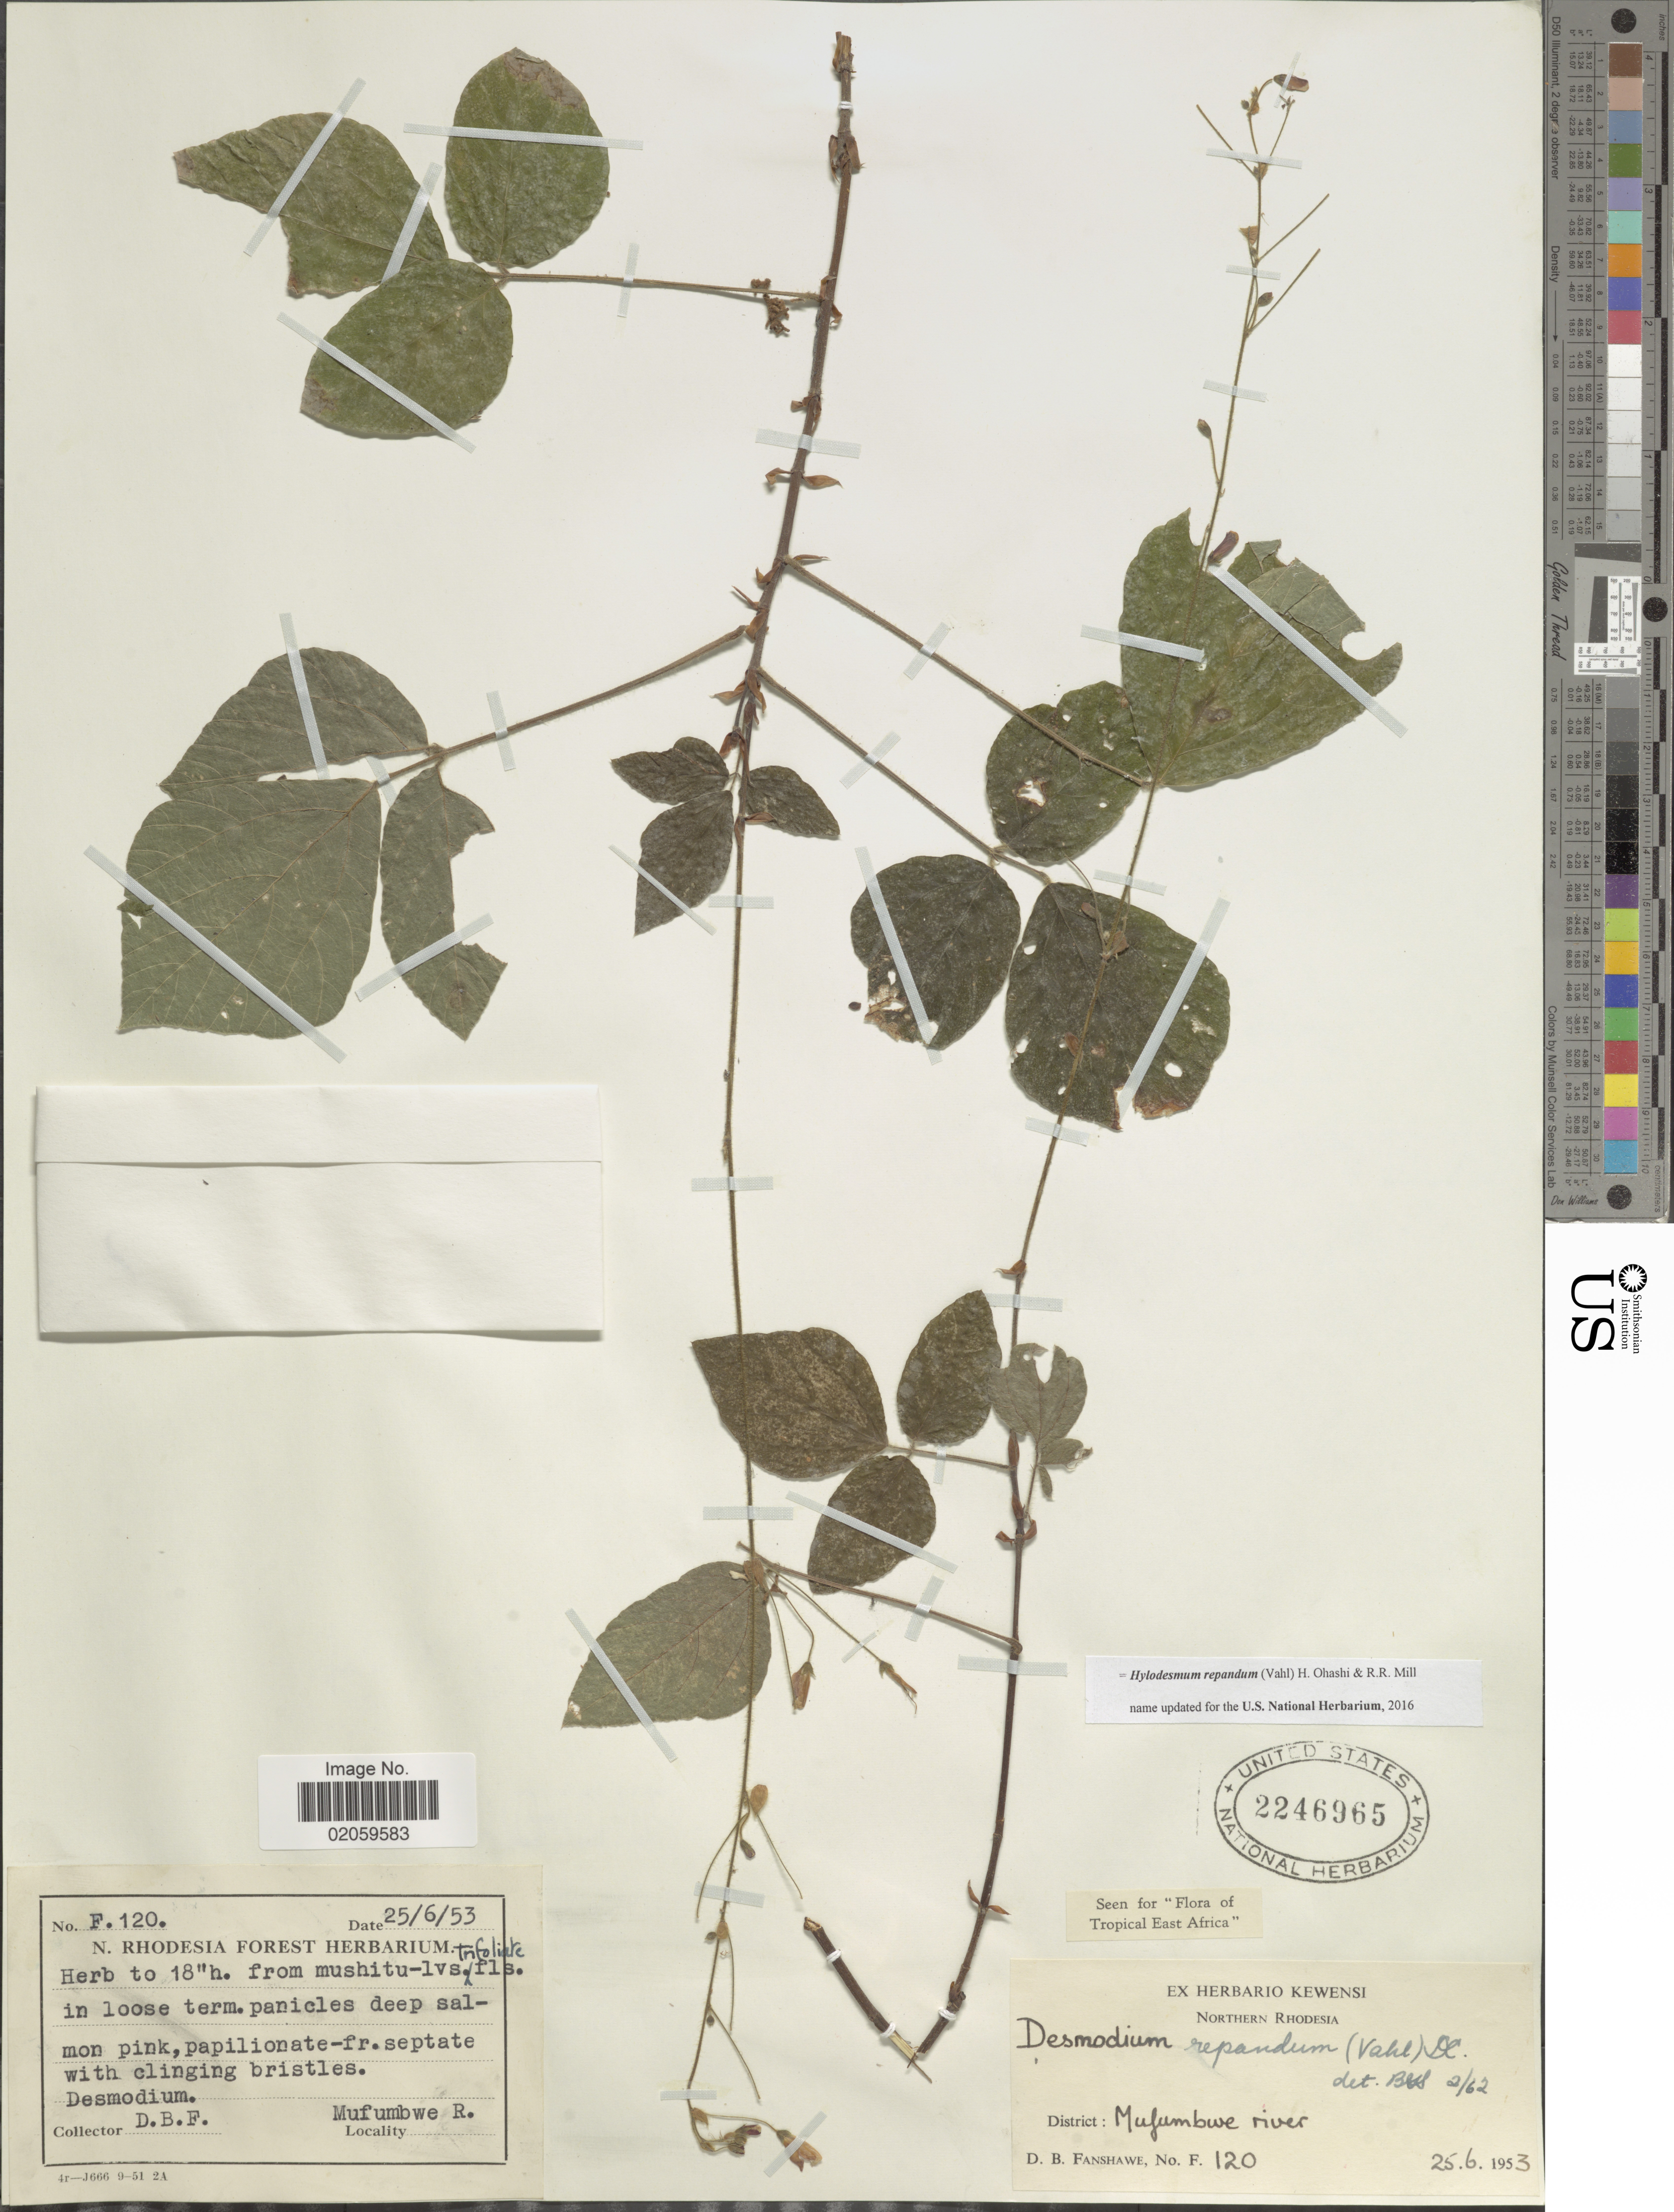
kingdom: Plantae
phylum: Tracheophyta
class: Magnoliopsida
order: Fabales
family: Fabaceae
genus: Hylodesmum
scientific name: Hylodesmum repandum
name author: (Vahl) H. Ohashi & R.R. Mill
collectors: D. B. Fanshawe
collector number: F 120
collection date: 1953-06-25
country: Zambia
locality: Nortern Rhodesia, District: Mufumbwe river,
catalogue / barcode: US 2246965